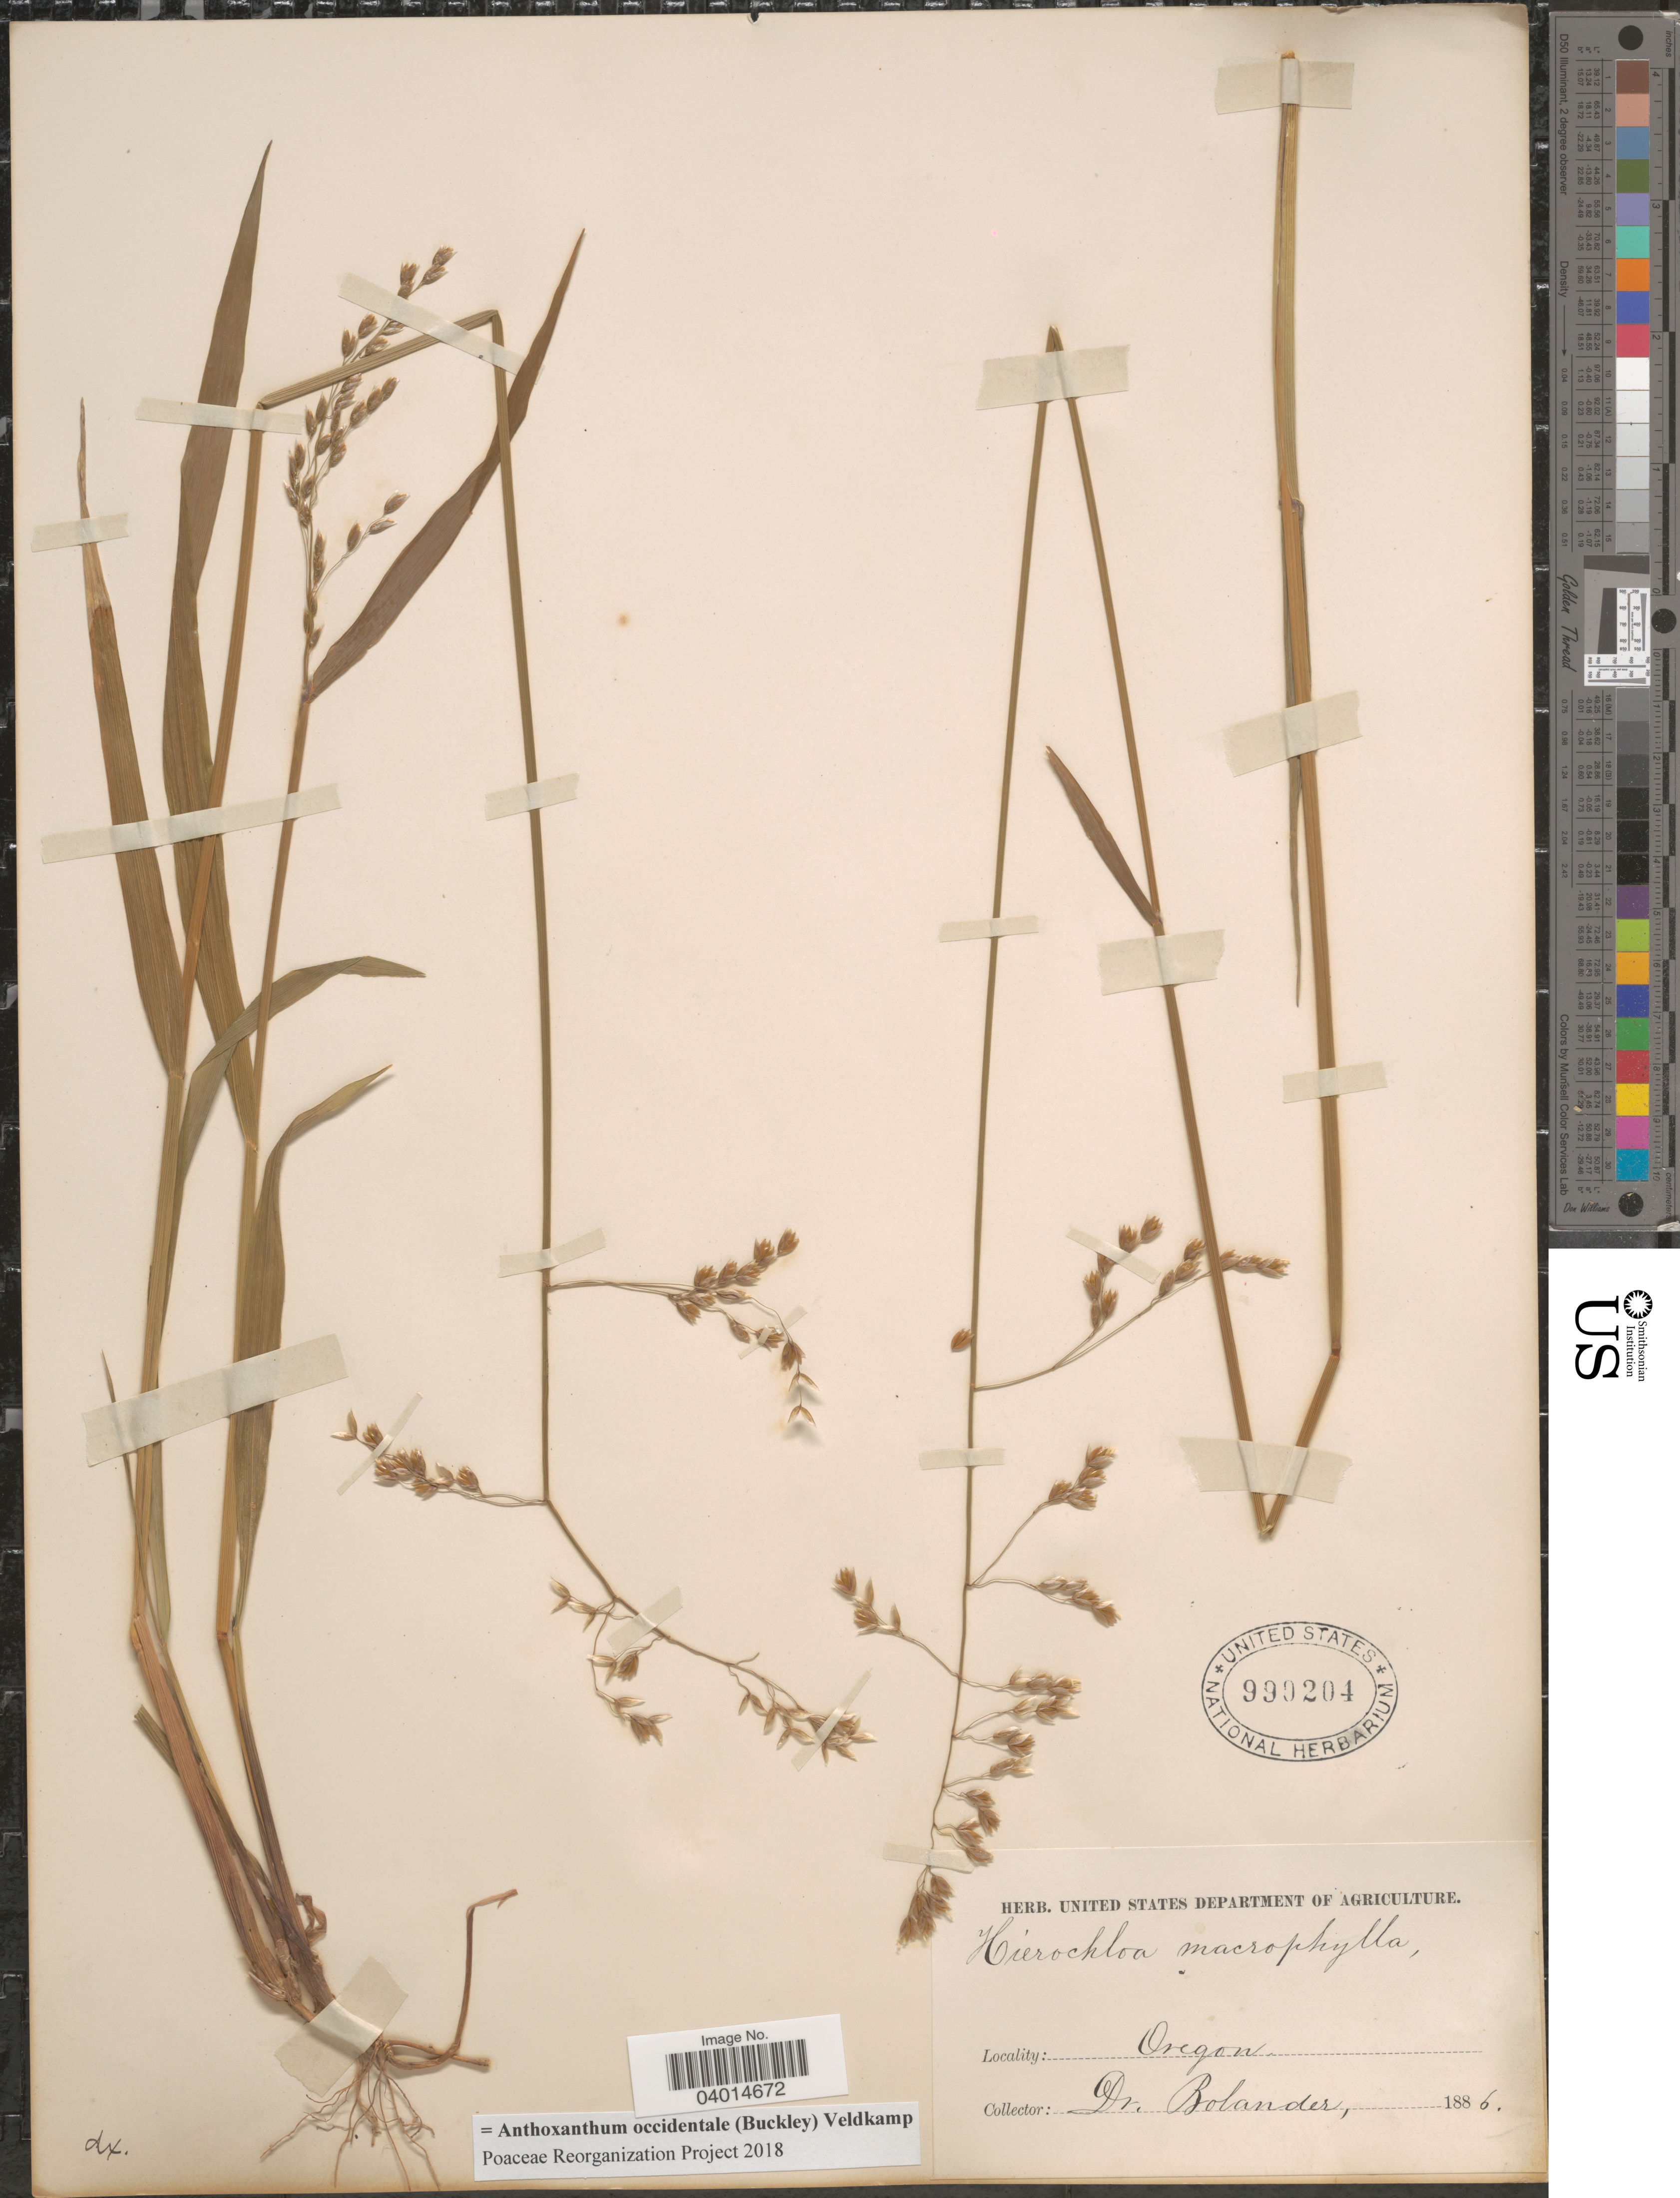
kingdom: Plantae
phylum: Tracheophyta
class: Liliopsida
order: Poales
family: Poaceae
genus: Anthoxanthum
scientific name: Anthoxanthum occidentale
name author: (Buckley) Veldkamp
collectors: -. Bolander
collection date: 1886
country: United States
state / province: Oregon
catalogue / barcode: US 990204